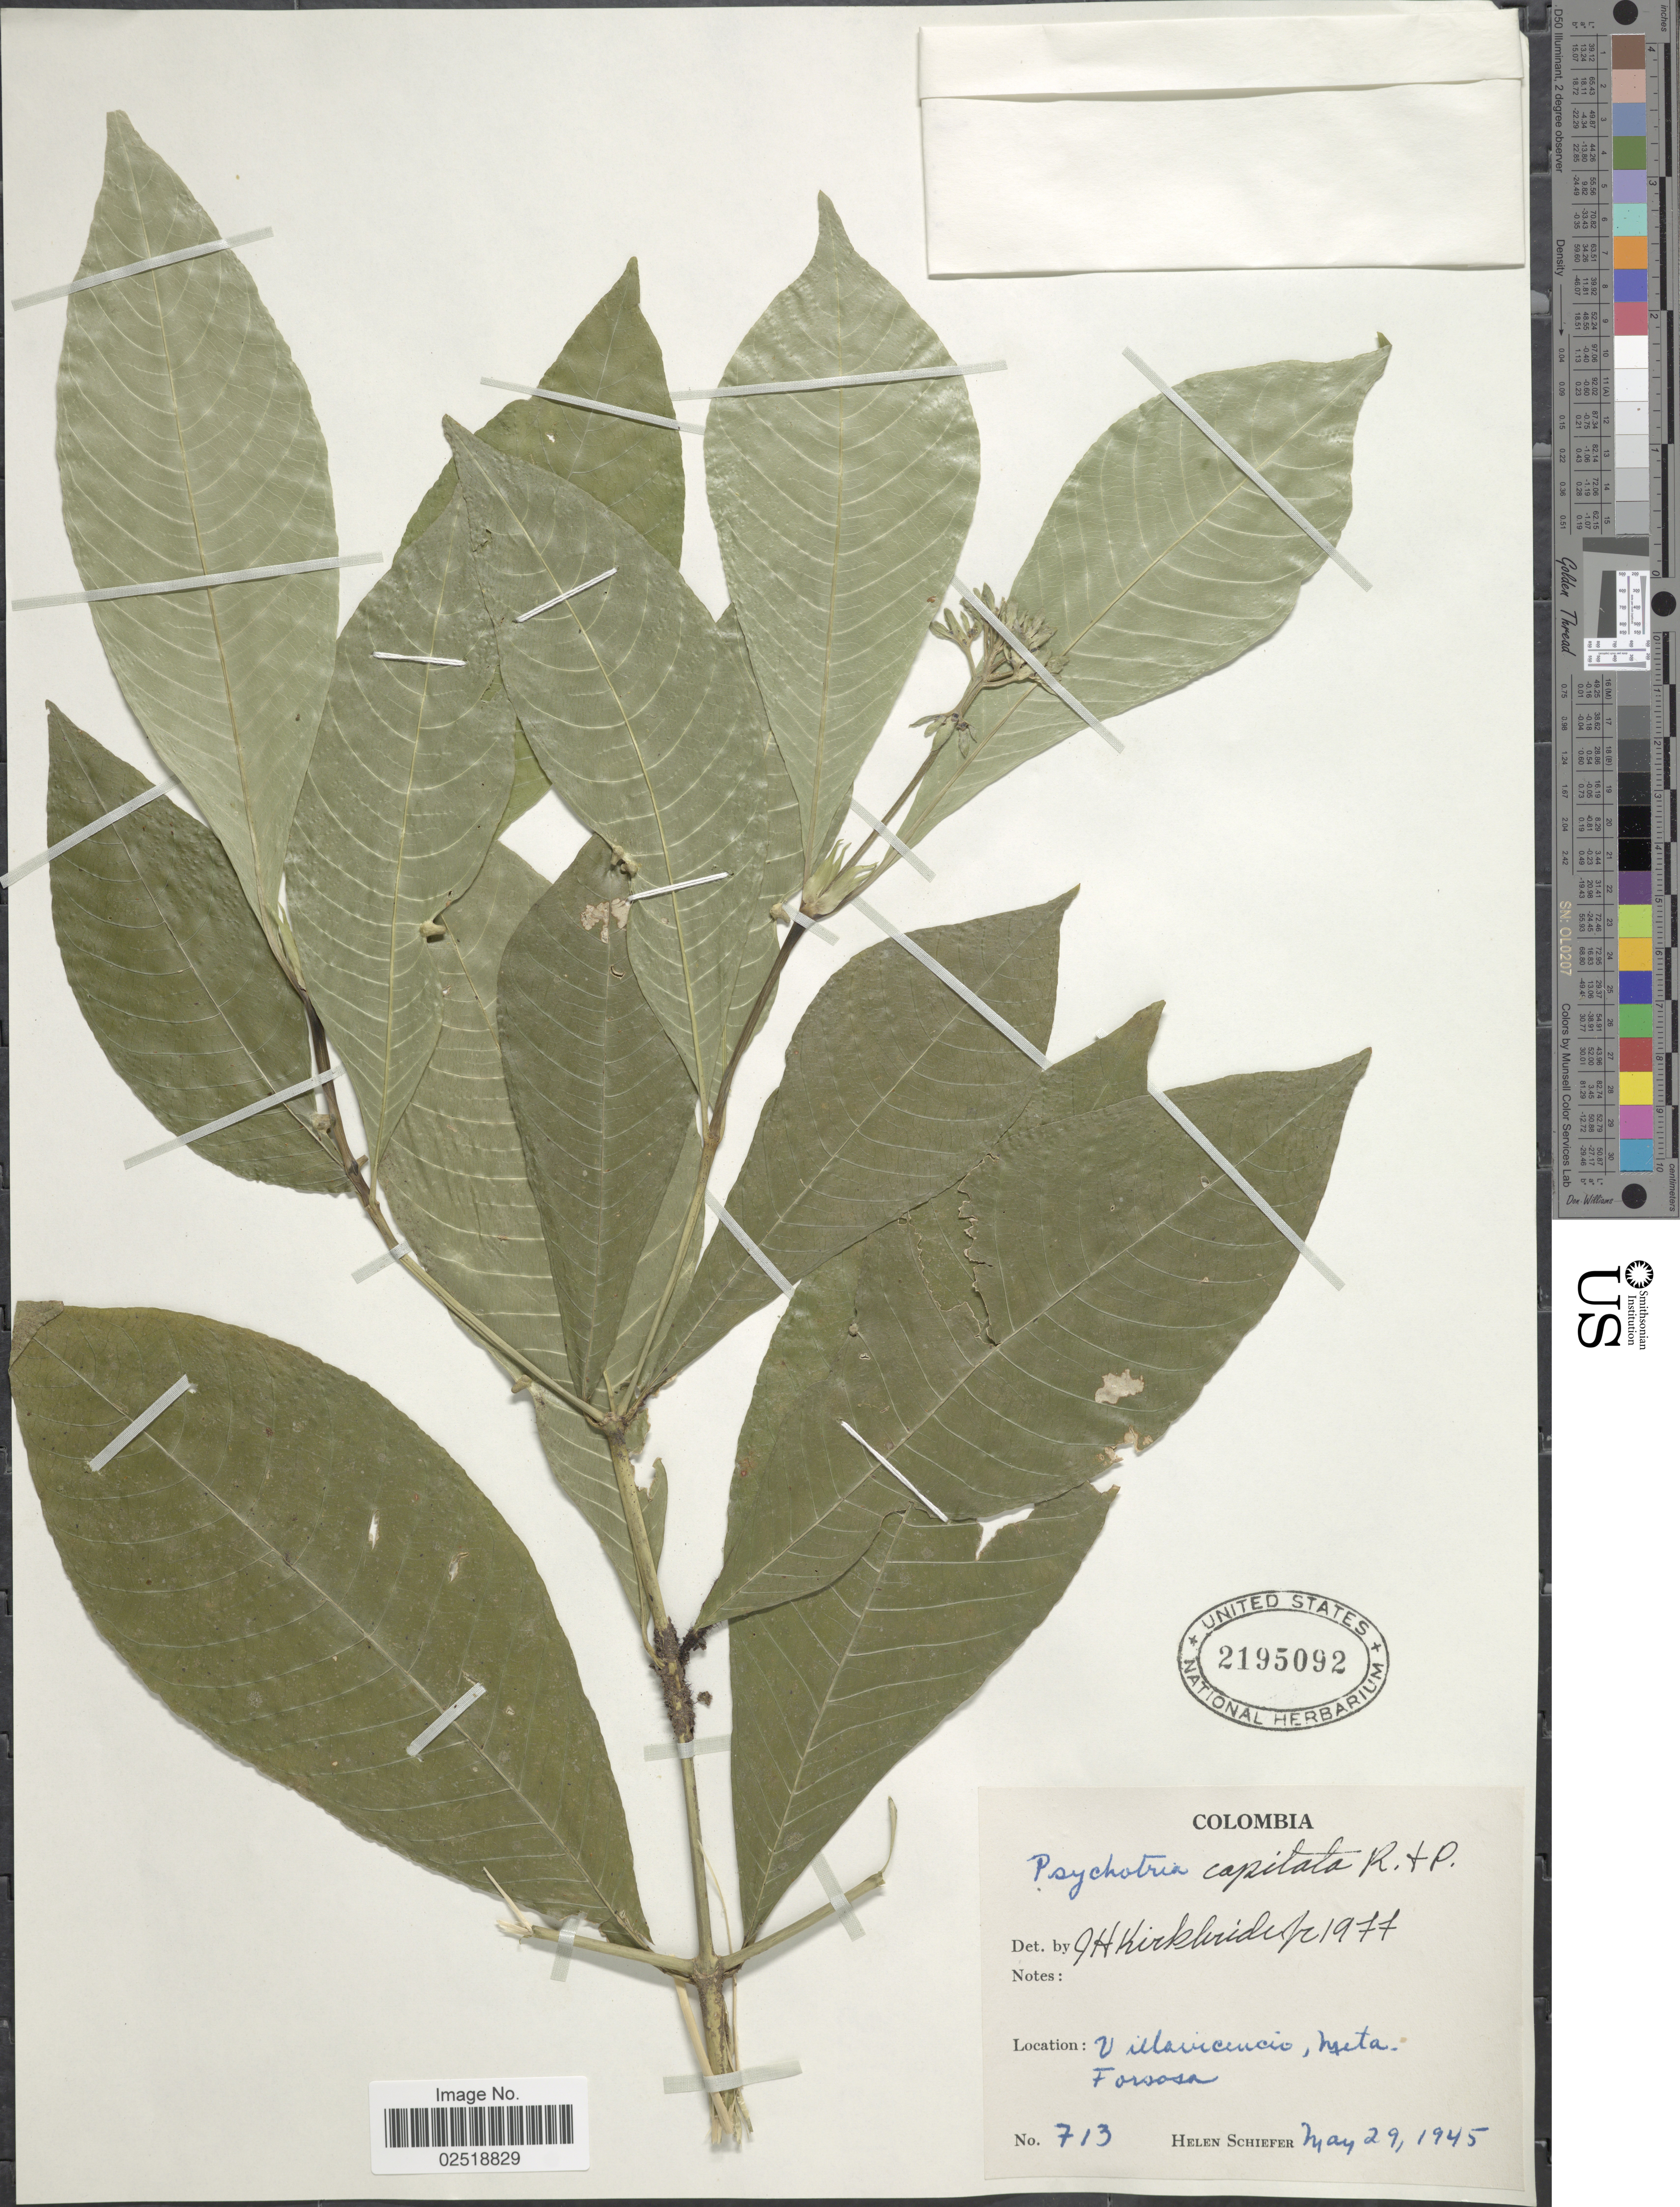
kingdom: Plantae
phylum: Tracheophyta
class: Magnoliopsida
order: Gentianales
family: Rubiaceae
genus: Psychotria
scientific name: Psychotria capitata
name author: Ruiz & Pav.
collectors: H. Schiefer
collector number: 713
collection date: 1945-05-29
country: Colombia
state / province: Meta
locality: Villavicencio, Forsosa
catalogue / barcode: US 2195092